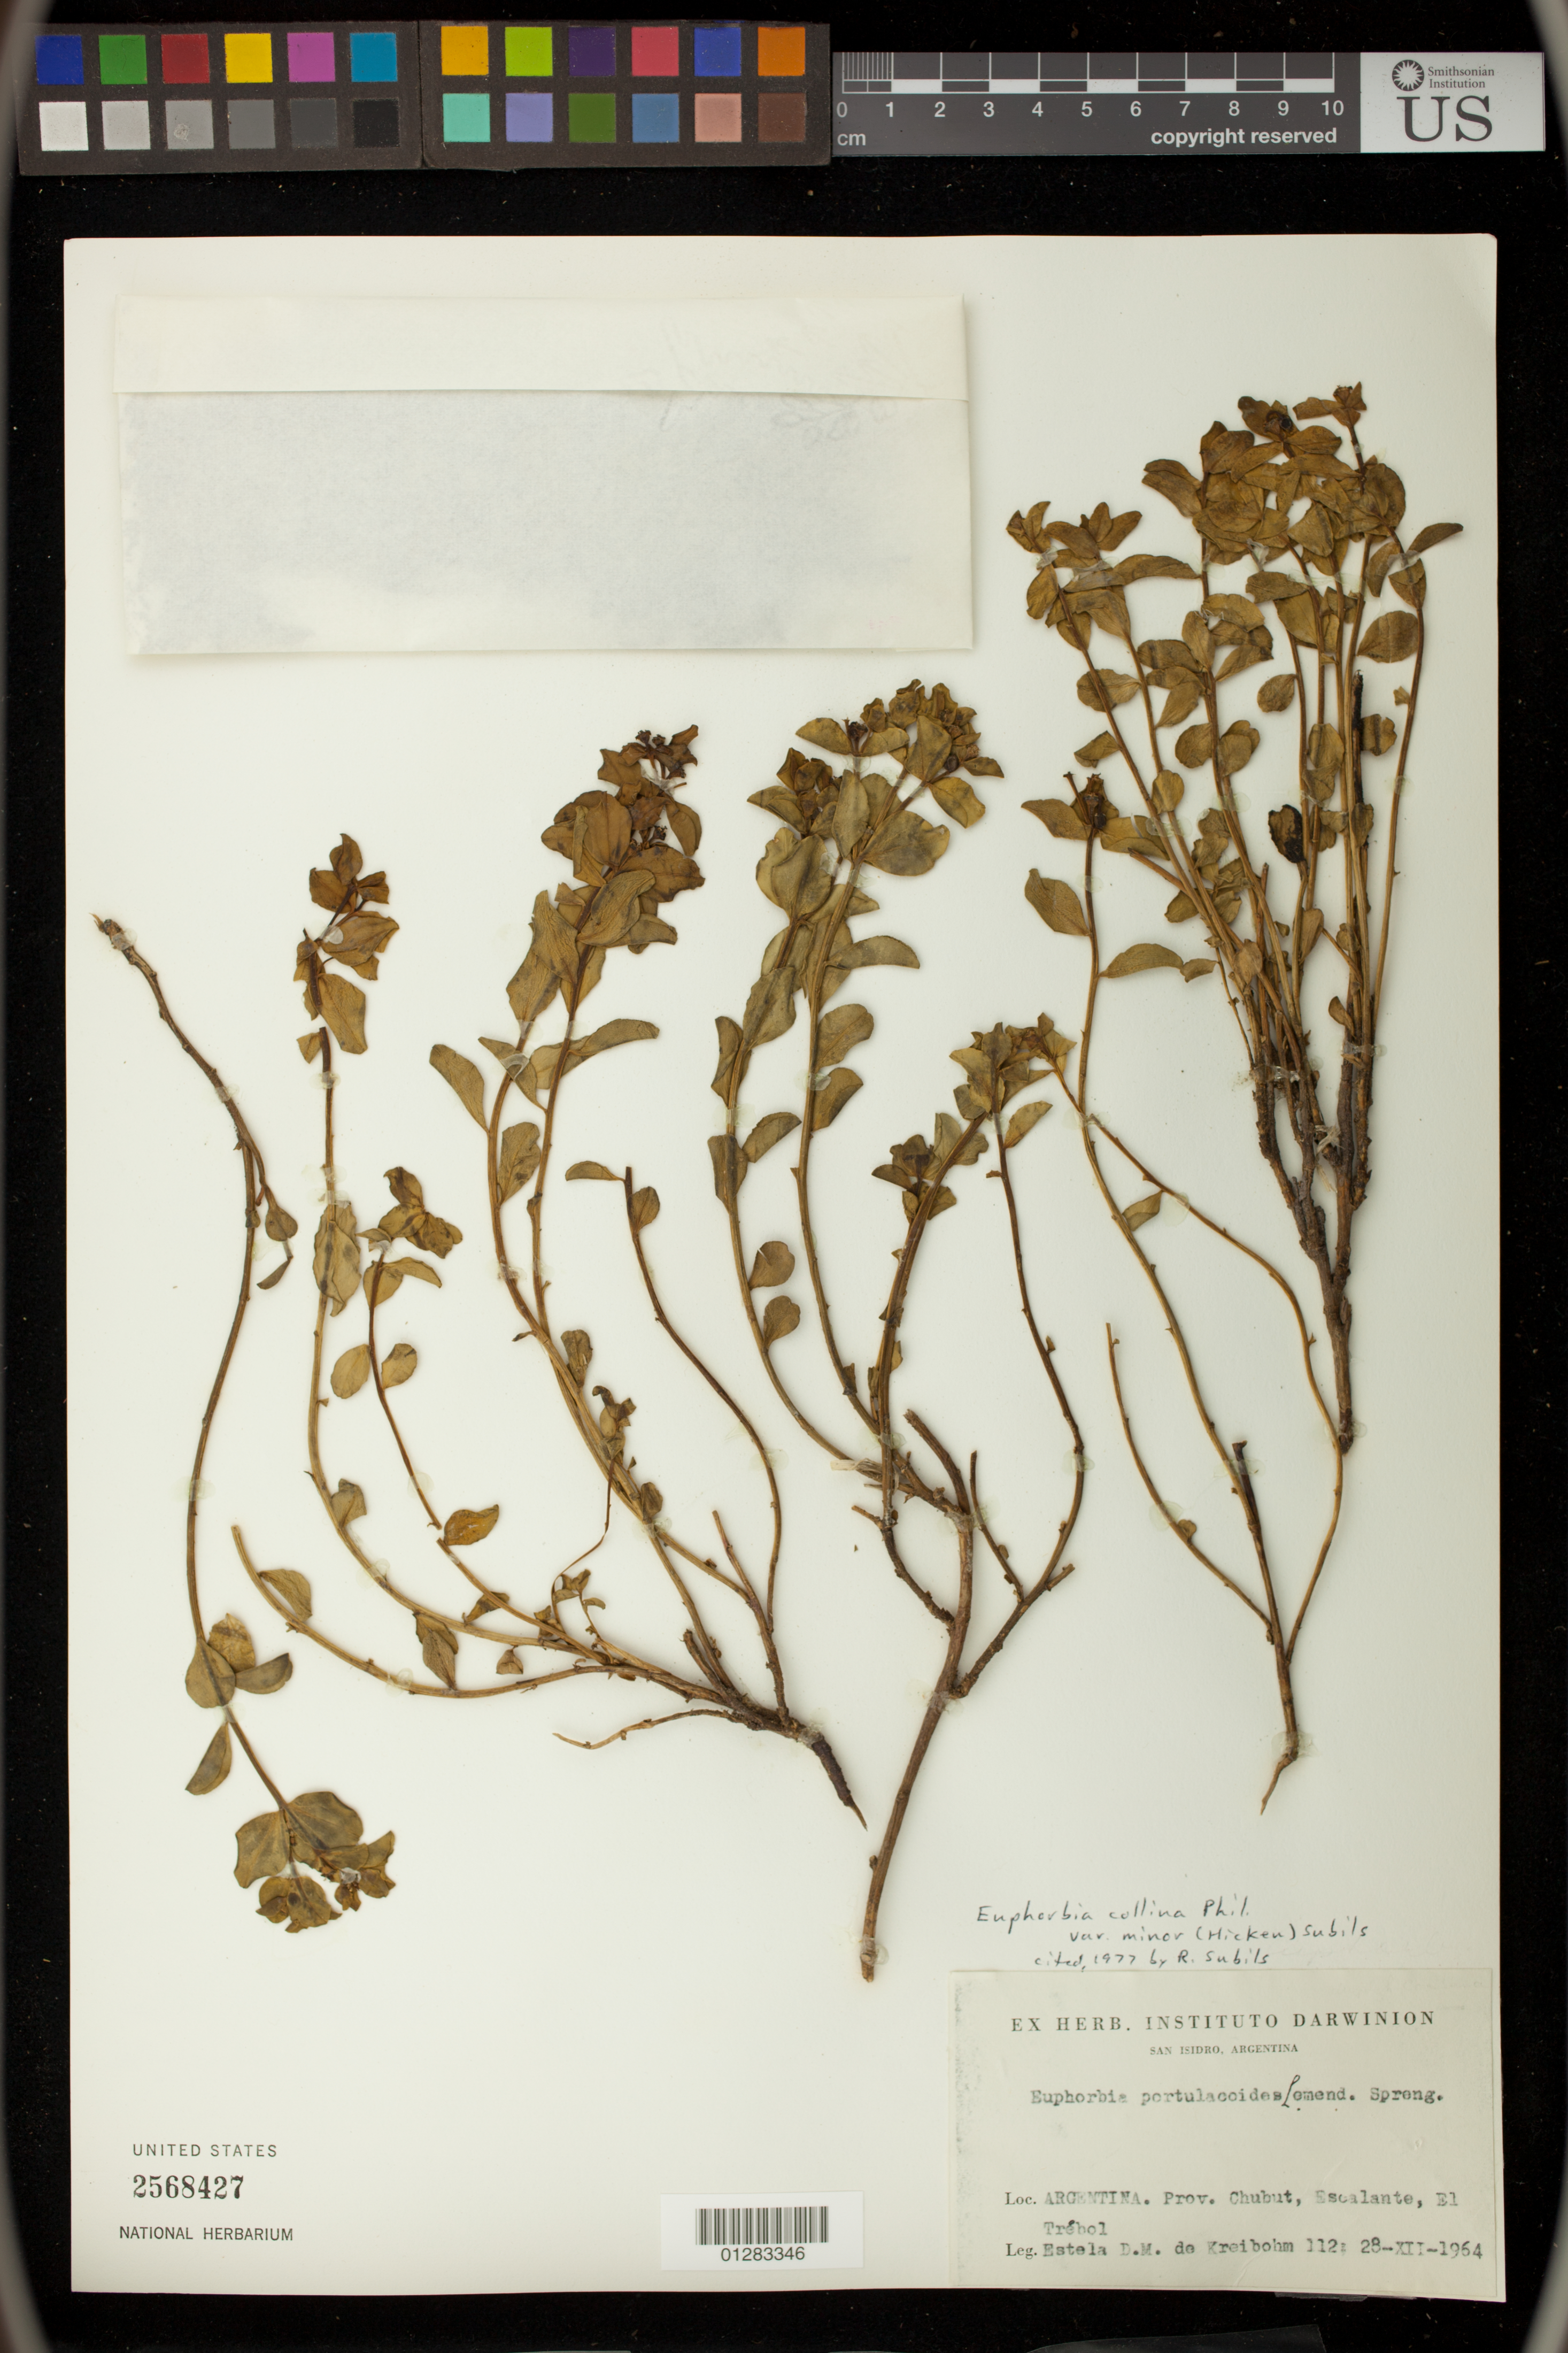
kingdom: Plantae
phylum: Tracheophyta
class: Magnoliopsida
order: Malpighiales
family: Euphorbiaceae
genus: Euphorbia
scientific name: Euphorbia collina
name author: Brandegee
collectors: E. Kreibohm & D. Estela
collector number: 112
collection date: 1964-12-28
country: Argentina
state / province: Chubut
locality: Escalante, El Trebol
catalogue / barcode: US 2568427